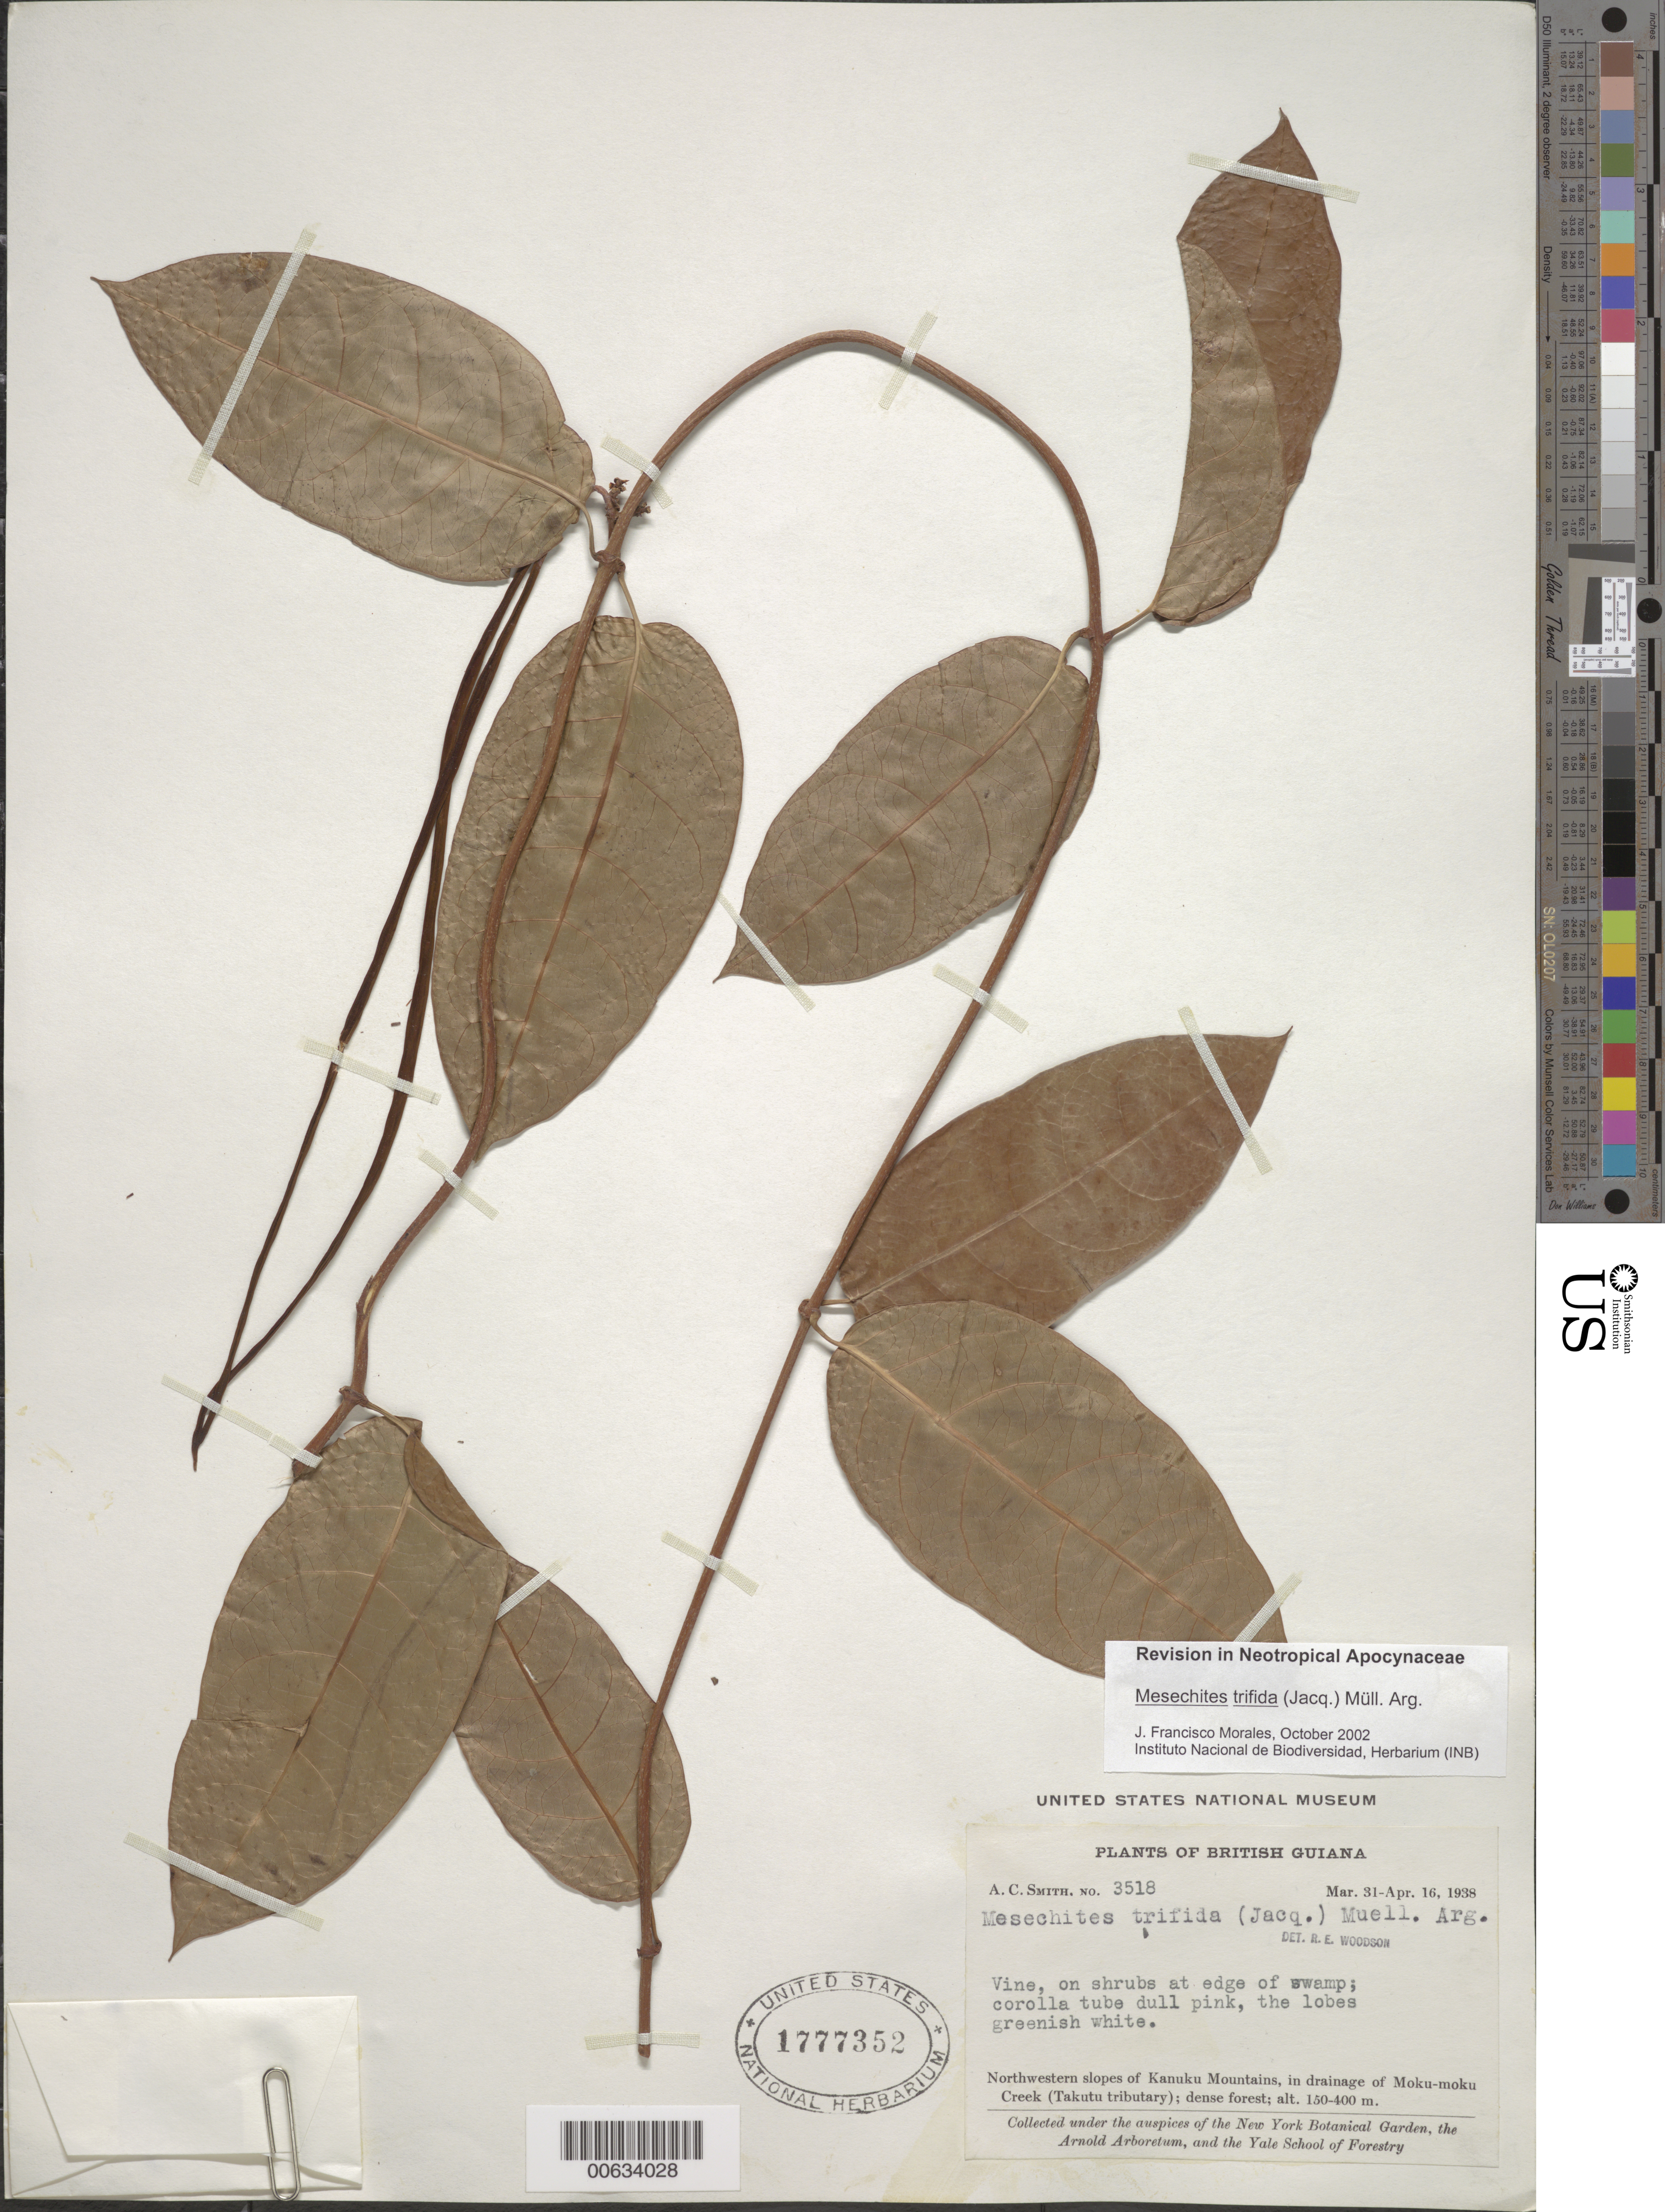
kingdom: Plantae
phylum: Tracheophyta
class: Magnoliopsida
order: Gentianales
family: Apocynaceae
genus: Mesechites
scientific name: Mesechites trifidus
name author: (Jacq.) Müll. Arg.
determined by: Morales, J. F.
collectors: A. C. Smith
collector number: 3518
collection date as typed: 31-Mar-38 to 16-Apr-38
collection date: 1938-03-31/1938-04-16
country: Guyana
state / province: U. Takutu-U. Essequibo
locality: Kanuku Mts., NW slopes, in drainage of Moku-moku Creek (Takutu tributary)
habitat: On shrubs at edge of swamp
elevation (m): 150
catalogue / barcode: US 1777352